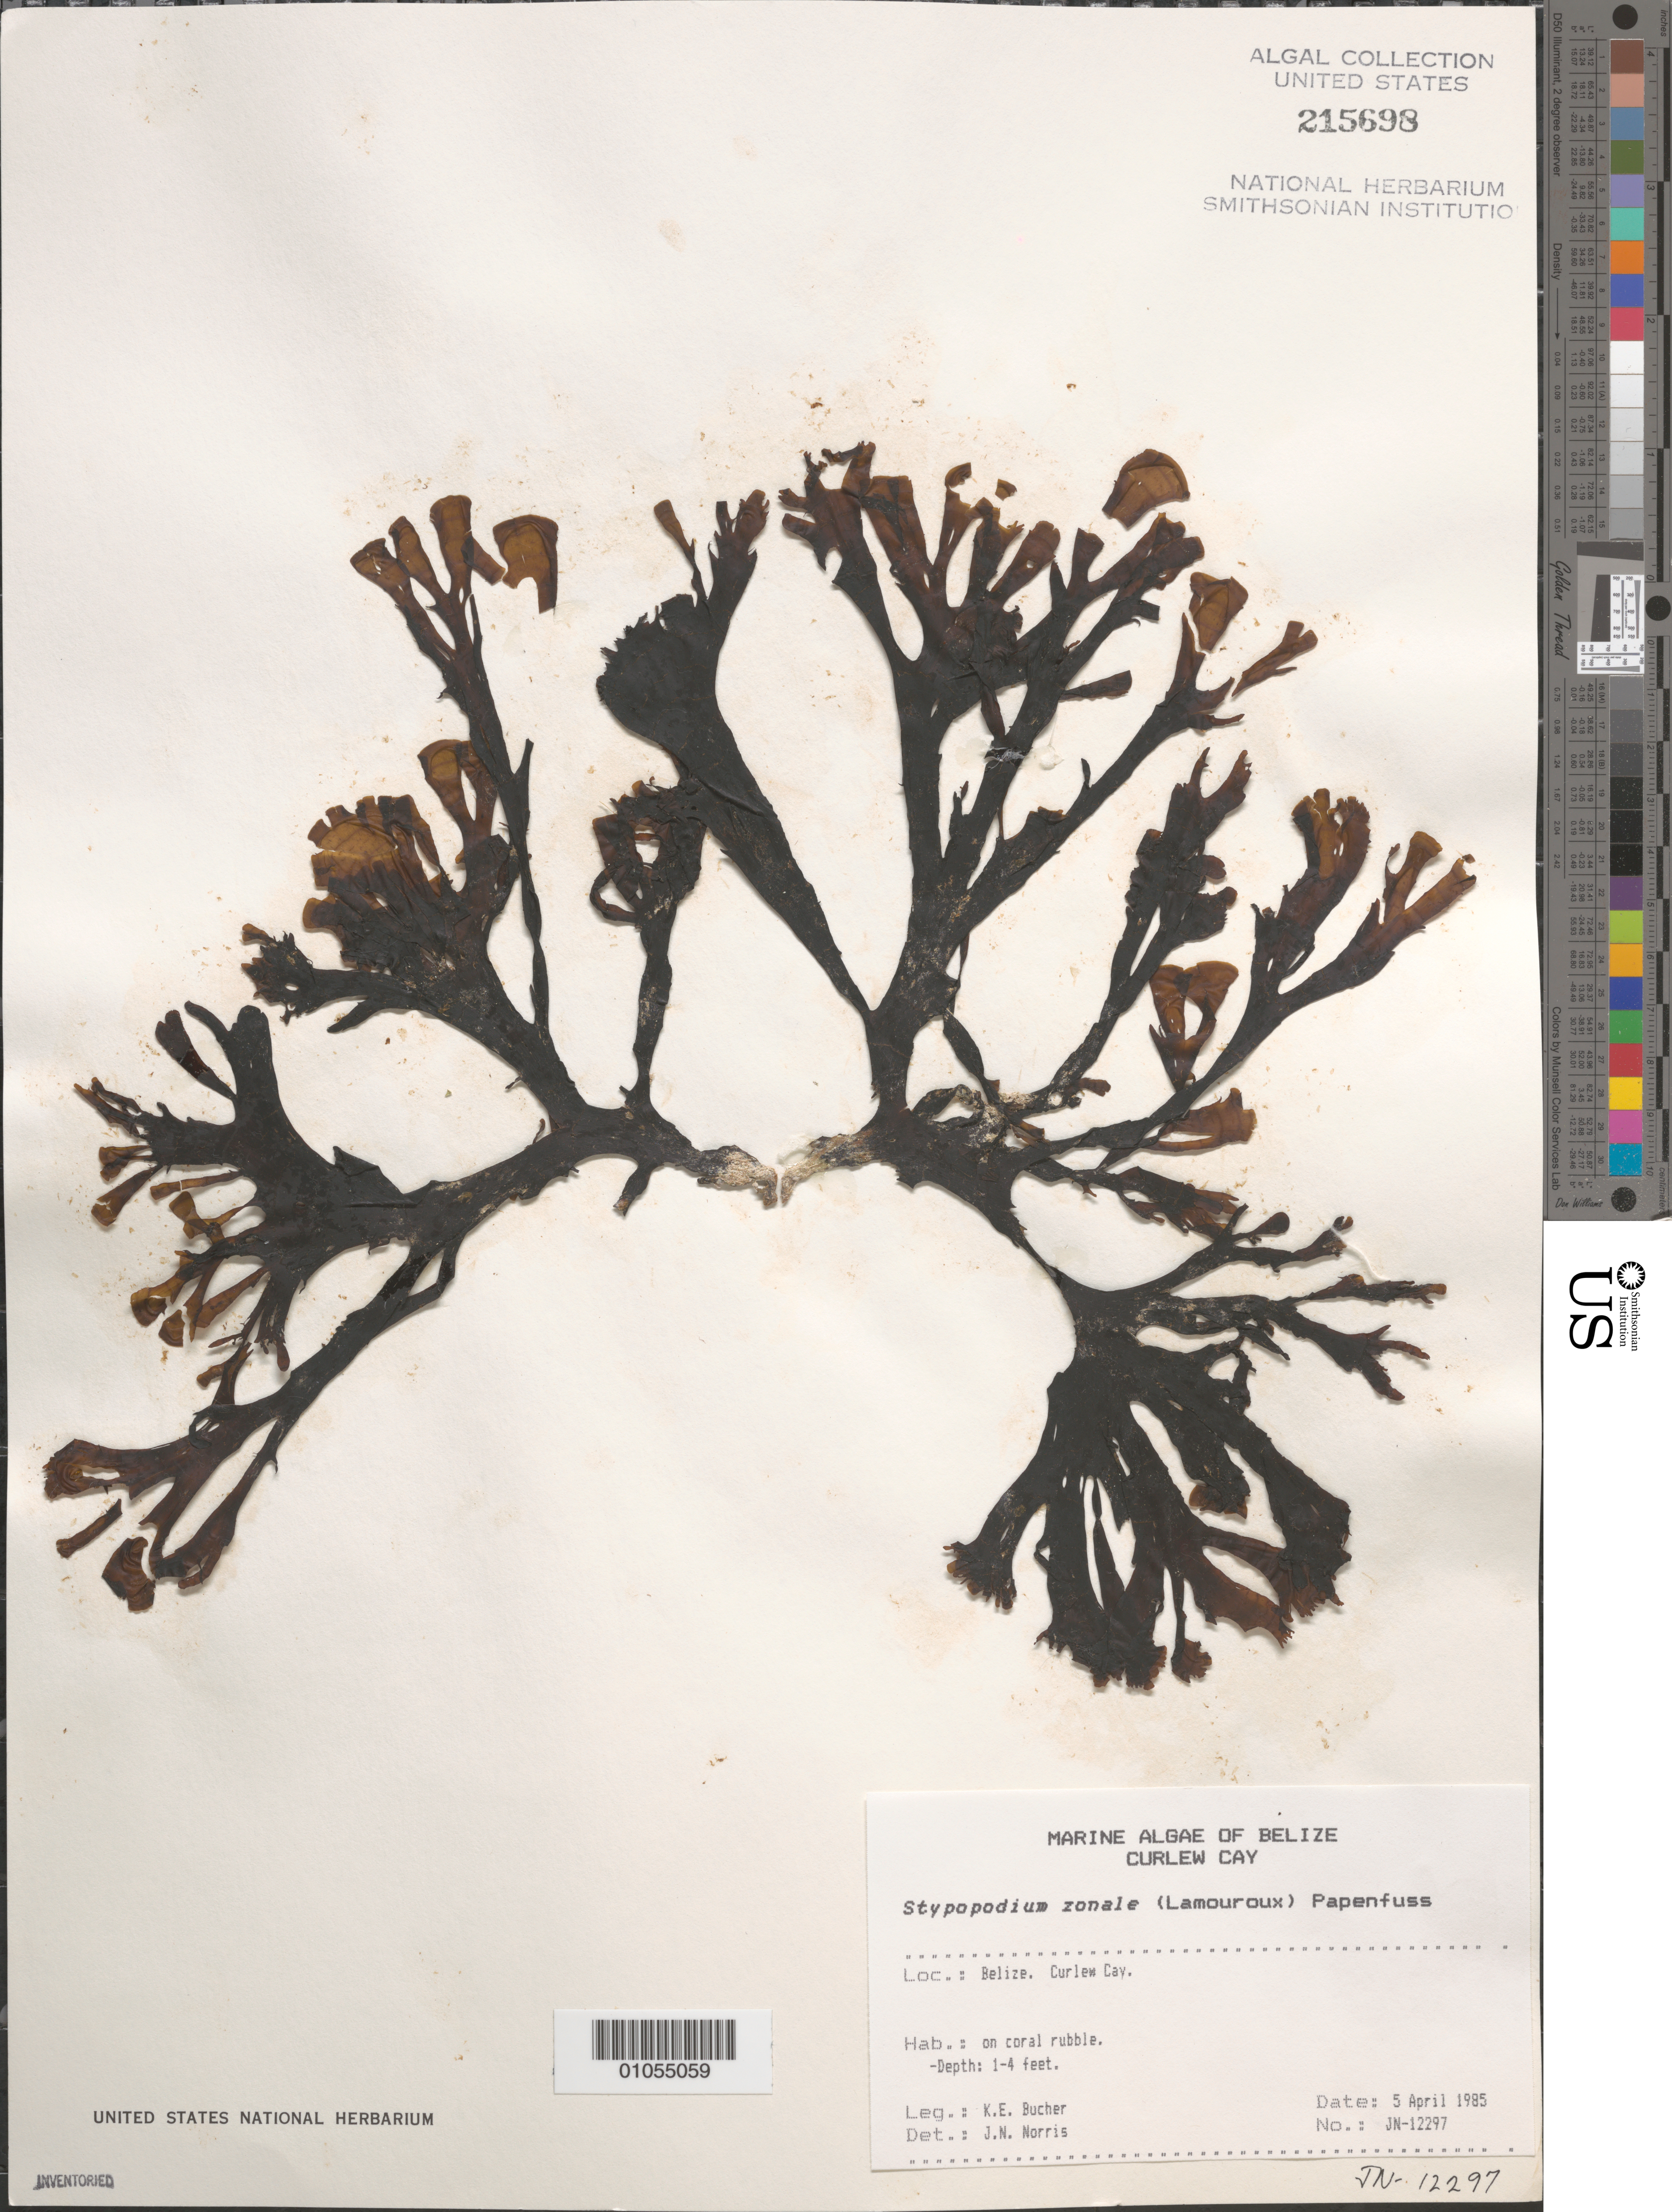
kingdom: Chromista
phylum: Ochrophyta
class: Phaeophyceae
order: Dictyotales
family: Dictyotaceae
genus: Stypopodium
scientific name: Stypopodium zonale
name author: (J.V.Lamouroux) Papenf.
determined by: Norris, James N.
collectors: K. E. Bucher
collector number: JN-12297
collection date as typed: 05 Apr 1985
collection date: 1985-04-05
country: Belize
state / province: Stann Creek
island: Curlew Cay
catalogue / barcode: US 215698